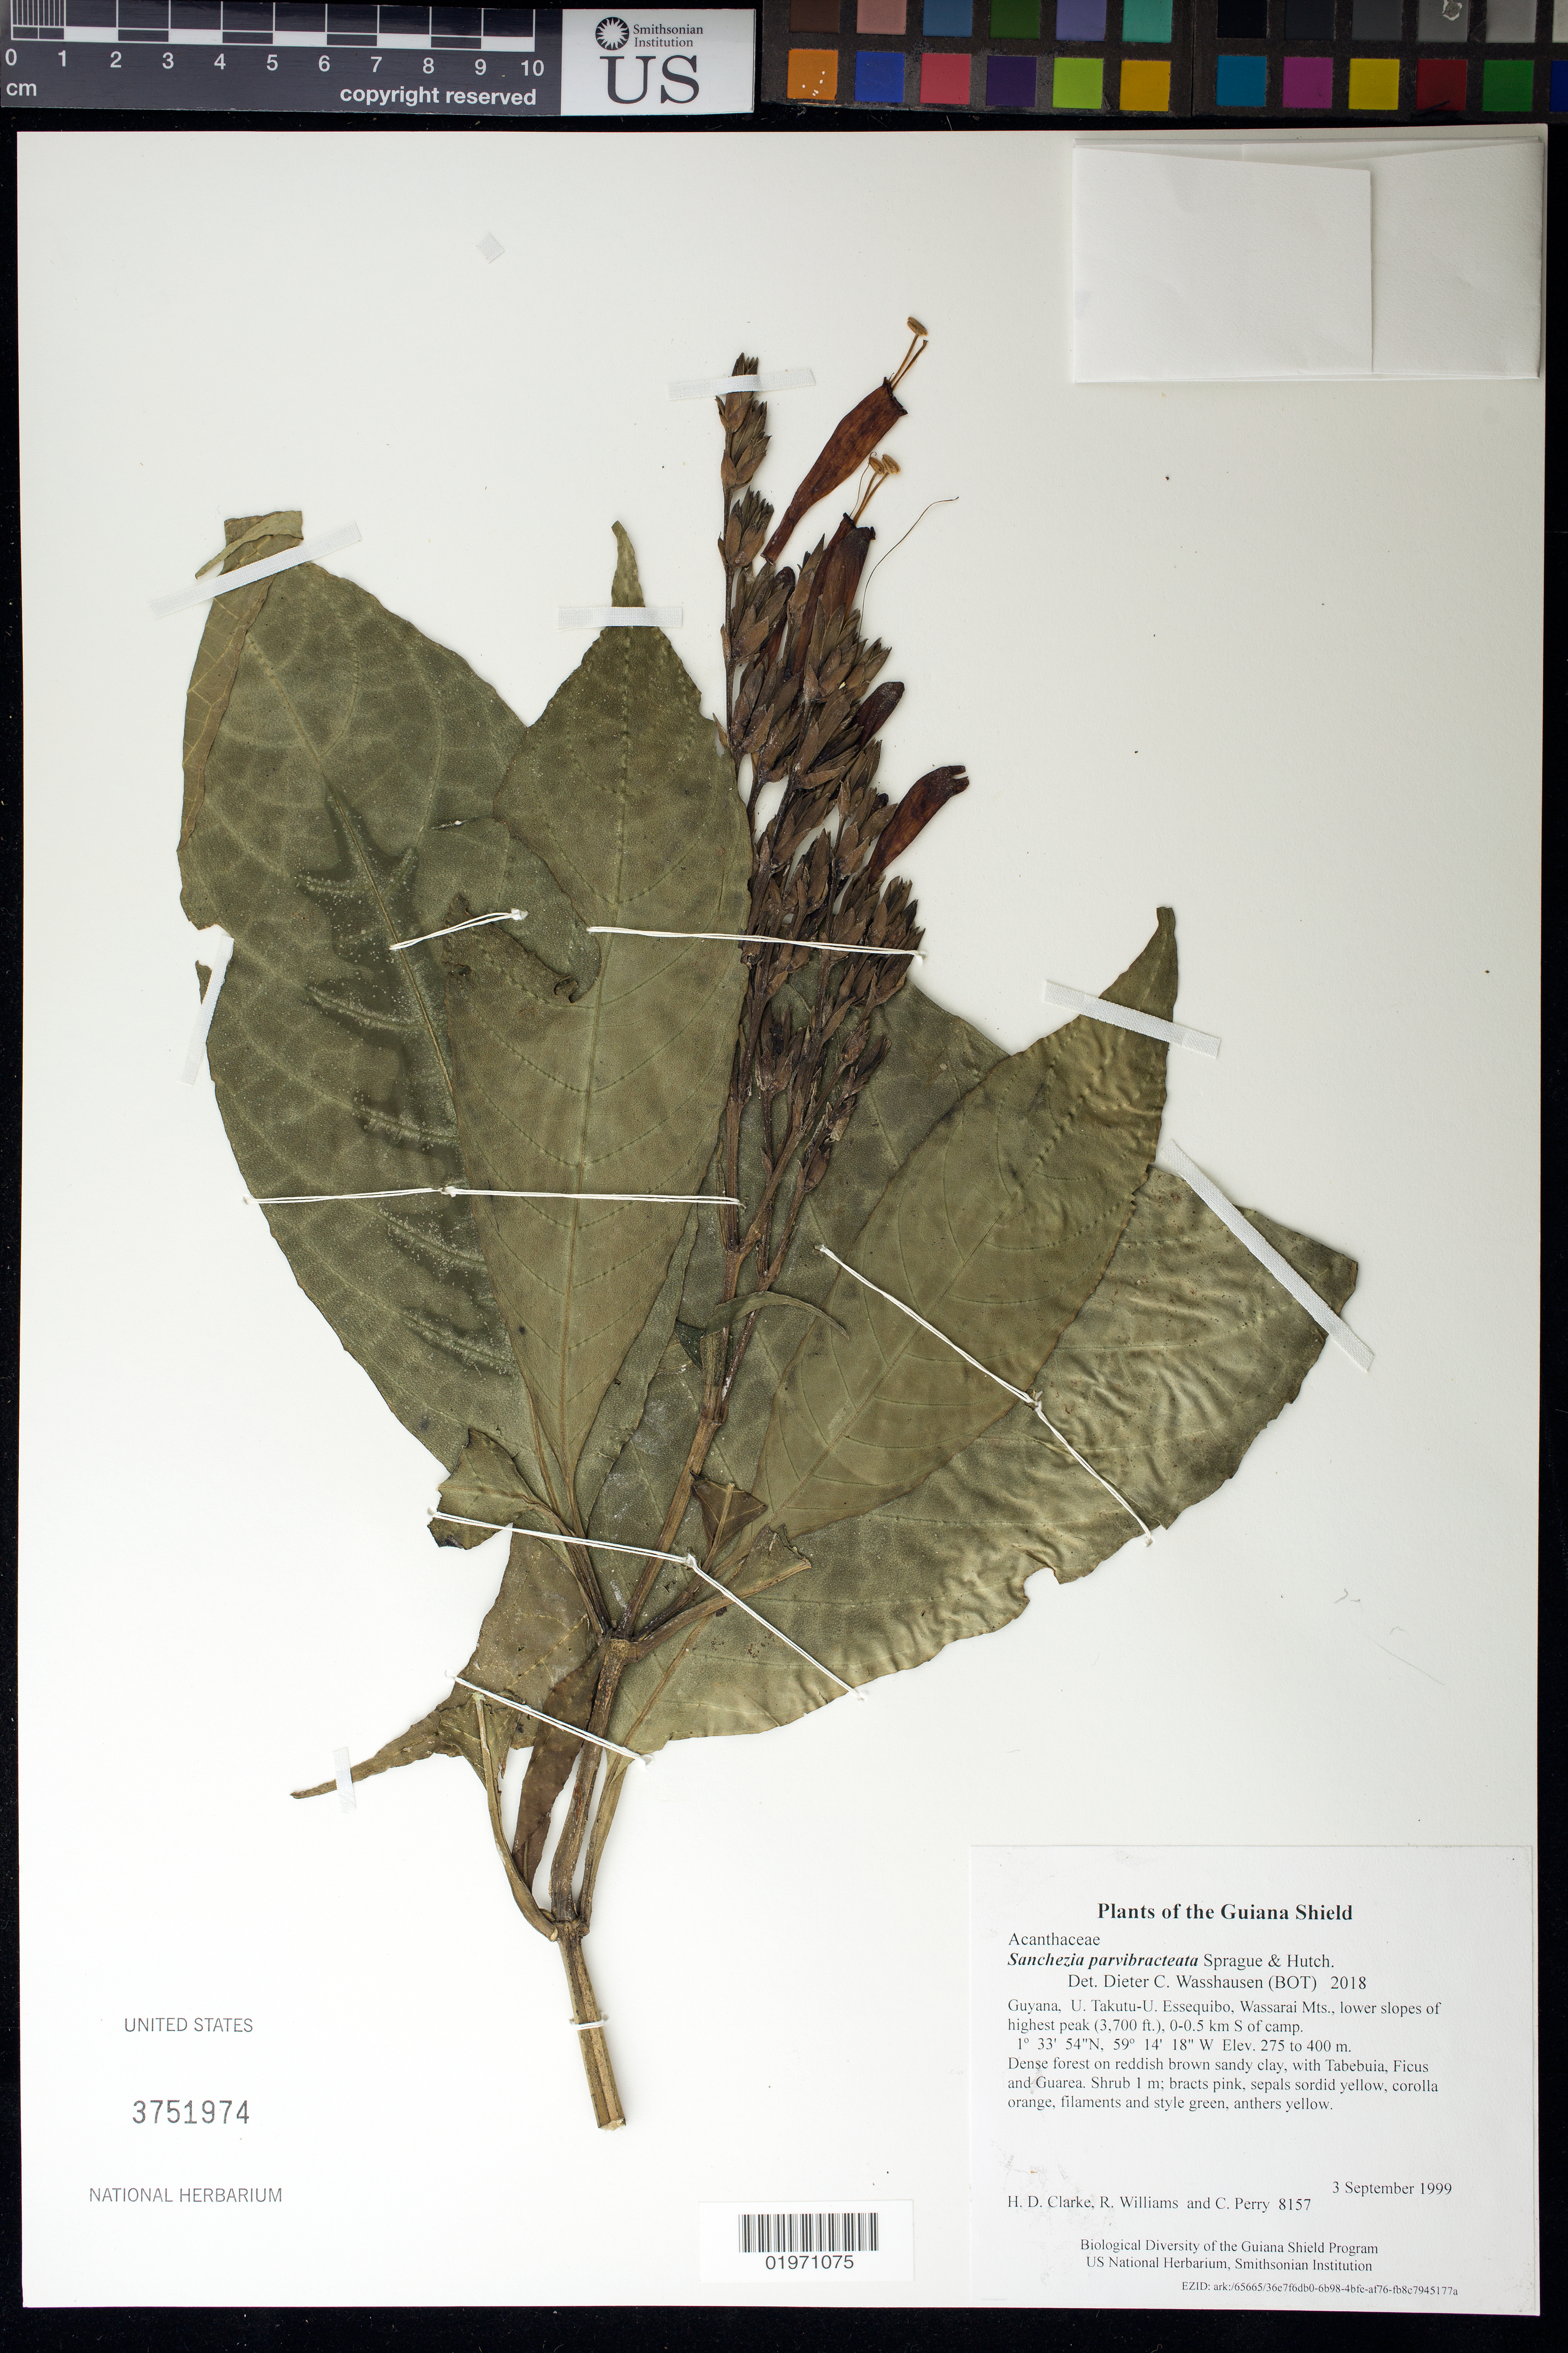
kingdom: Plantae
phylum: Tracheophyta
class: Magnoliopsida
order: Lamiales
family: Acanthaceae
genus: Sanchezia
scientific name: Sanchezia parviflora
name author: Leonard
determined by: Azevedo, Igor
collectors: H. D. Clarke, R. Williams & C. Perry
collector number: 8157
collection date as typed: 3 September 1999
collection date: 1999-09-03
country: Guyana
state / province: U. Takutu-U. Essequibo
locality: Wassarai Mts., lower slopes of highest peak (3,700 ft.), 0-0.5 km S of camp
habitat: Dense forest on reddish brown sandy clay, with Tabebuia, Ficus and Guarea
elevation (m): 275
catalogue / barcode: US 3751974